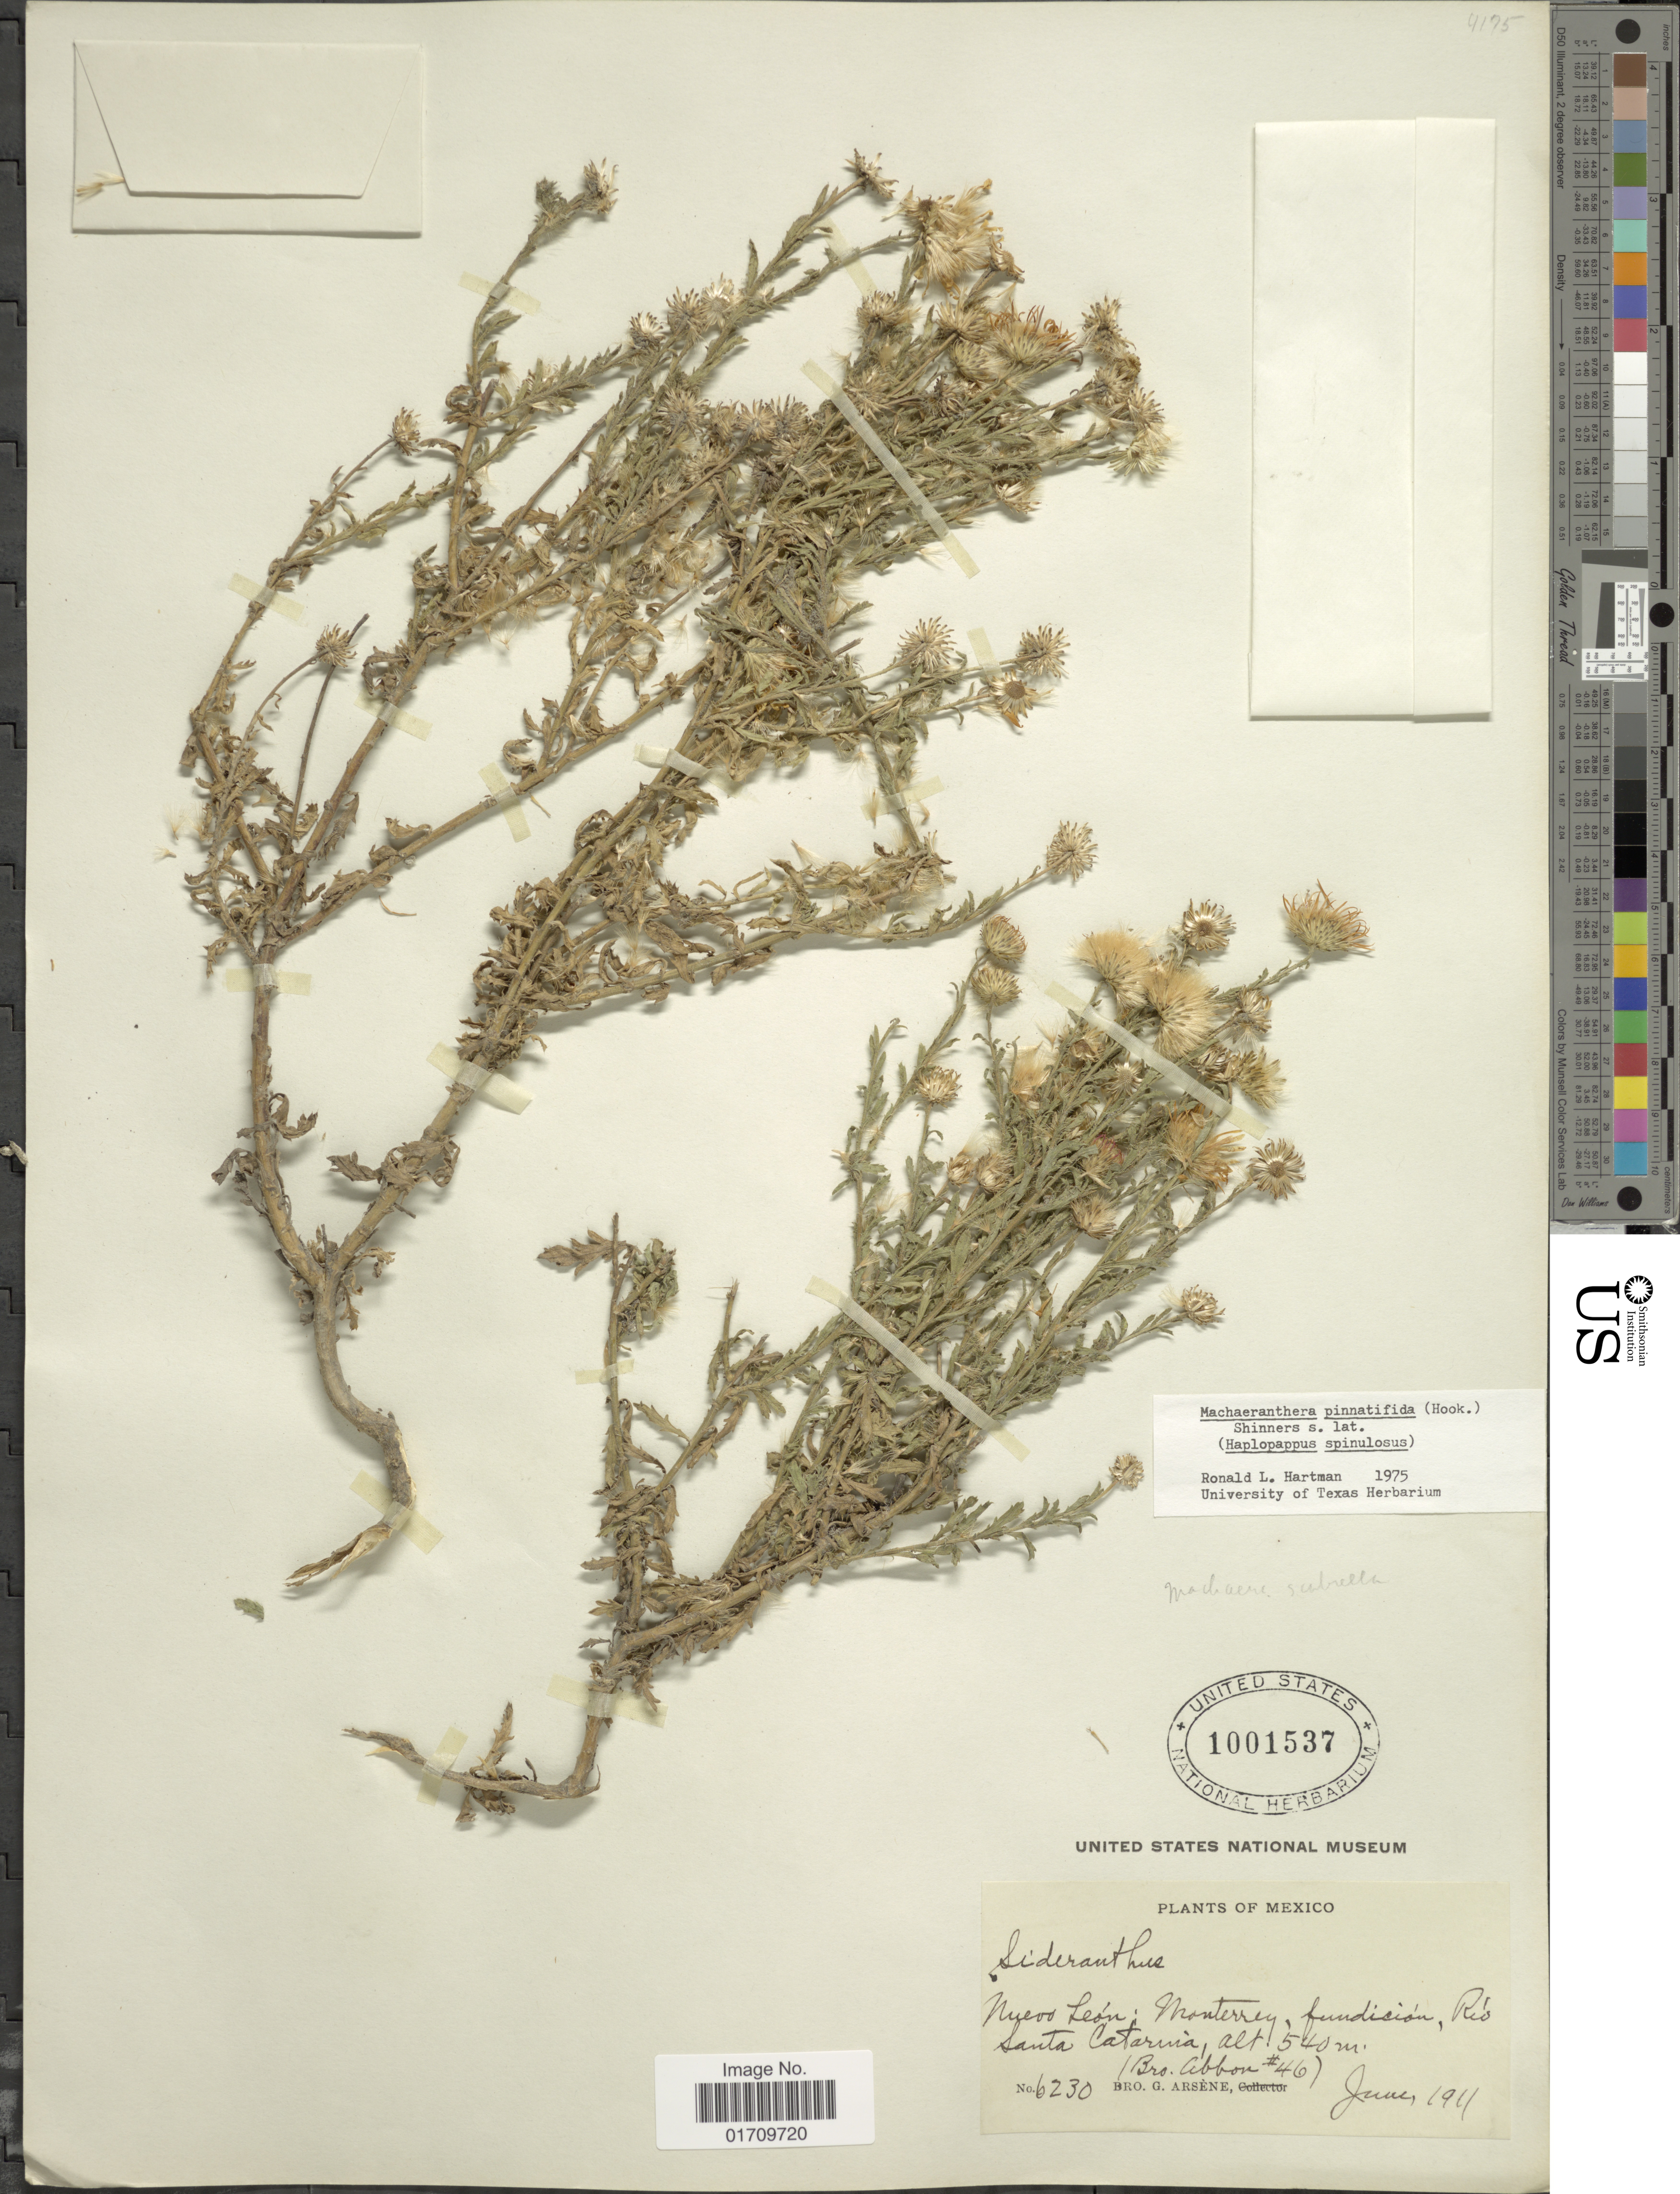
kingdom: Plantae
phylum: Tracheophyta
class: Magnoliopsida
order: Asterales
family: Asteraceae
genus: Machaeranthera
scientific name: Machaeranthera pinnatifida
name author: (Hook.) Shinners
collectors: Bro. Abbon & Bro. G. Arsène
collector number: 46/6230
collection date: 1911-06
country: Mexico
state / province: Nuevo León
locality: Monterrey, fundicion, Rio Santa Catarina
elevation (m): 540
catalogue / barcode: US 1001537